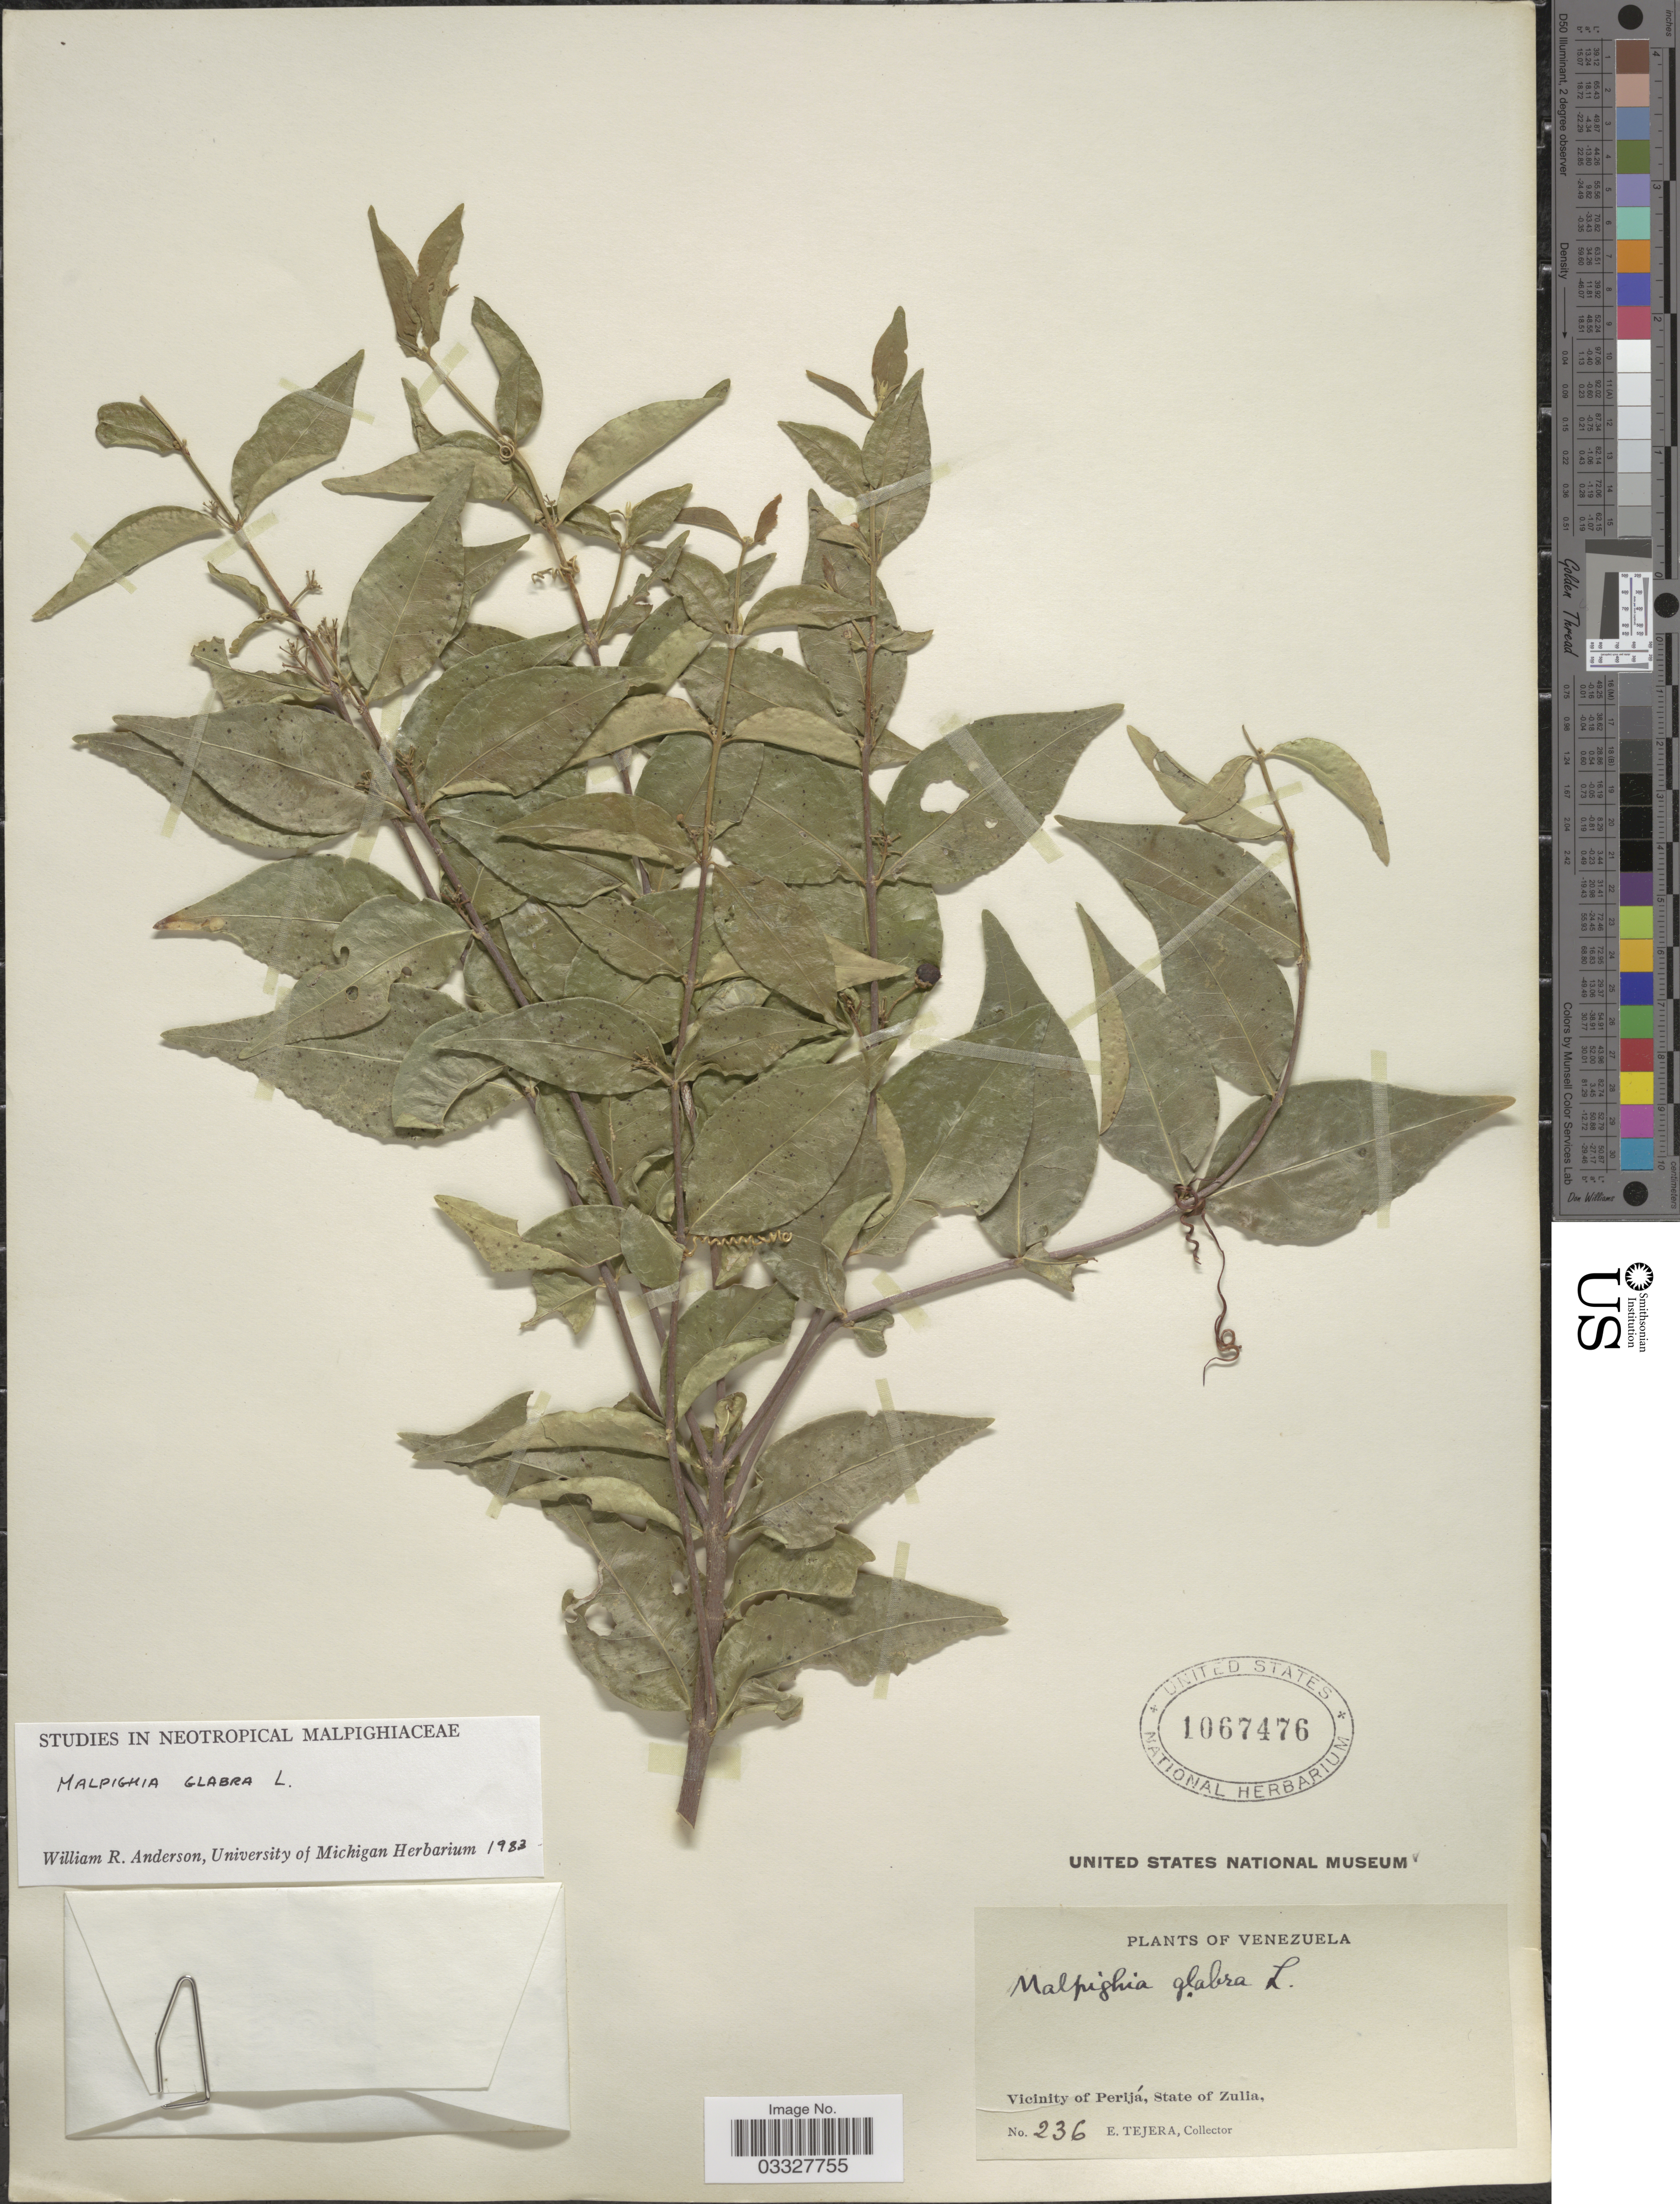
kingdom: Plantae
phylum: Tracheophyta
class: Magnoliopsida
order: Malpighiales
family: Malpighiaceae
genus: Malpighia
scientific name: Malpighia glabra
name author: L.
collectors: E. Tejera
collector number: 236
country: Venezuela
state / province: Zulia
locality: Vicinity of Perijá.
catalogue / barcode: US 1067476